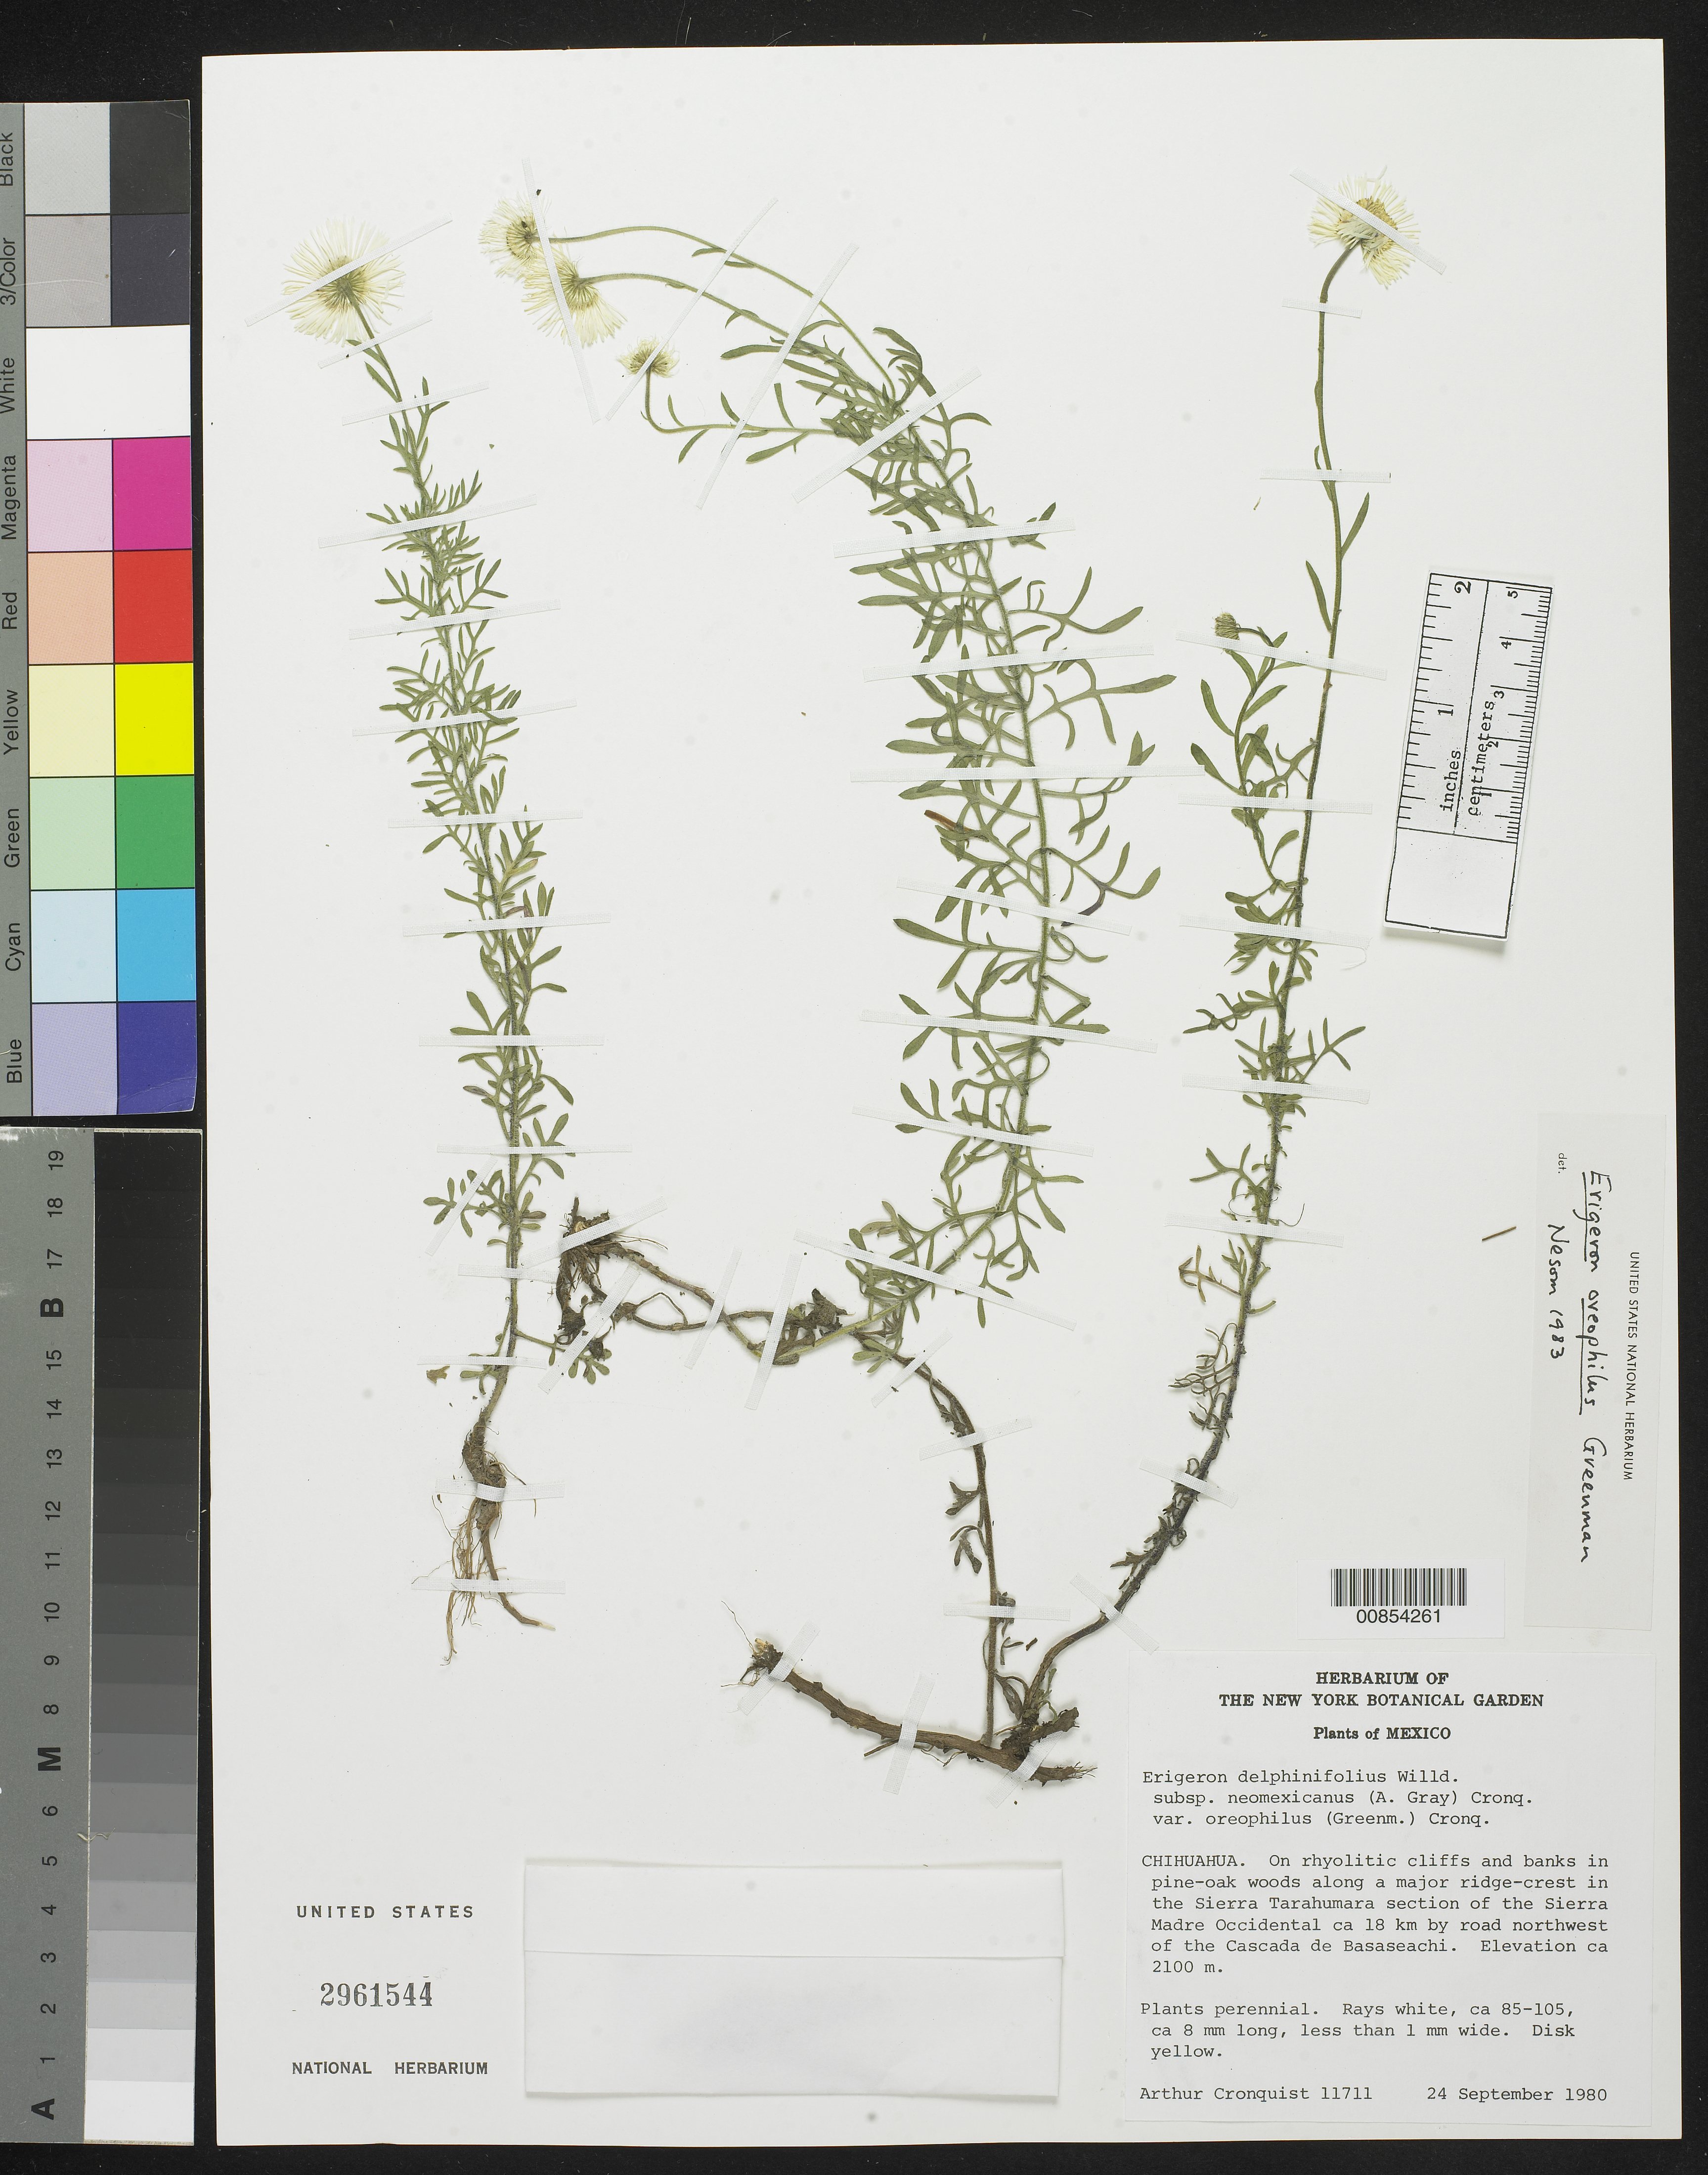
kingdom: Plantae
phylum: Tracheophyta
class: Magnoliopsida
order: Asterales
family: Asteraceae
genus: Erigeron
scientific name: Erigeron oreophilus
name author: Greenm.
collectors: A. J. Cronquist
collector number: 11711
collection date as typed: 24 Sep 1980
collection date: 1980-09-24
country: Mexico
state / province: Chihuahua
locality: Sierra Tarahumara section of the Sierra Madre Occidental ca 18 km by road northwest of Cascada de Basaseachic.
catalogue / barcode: US 2961544